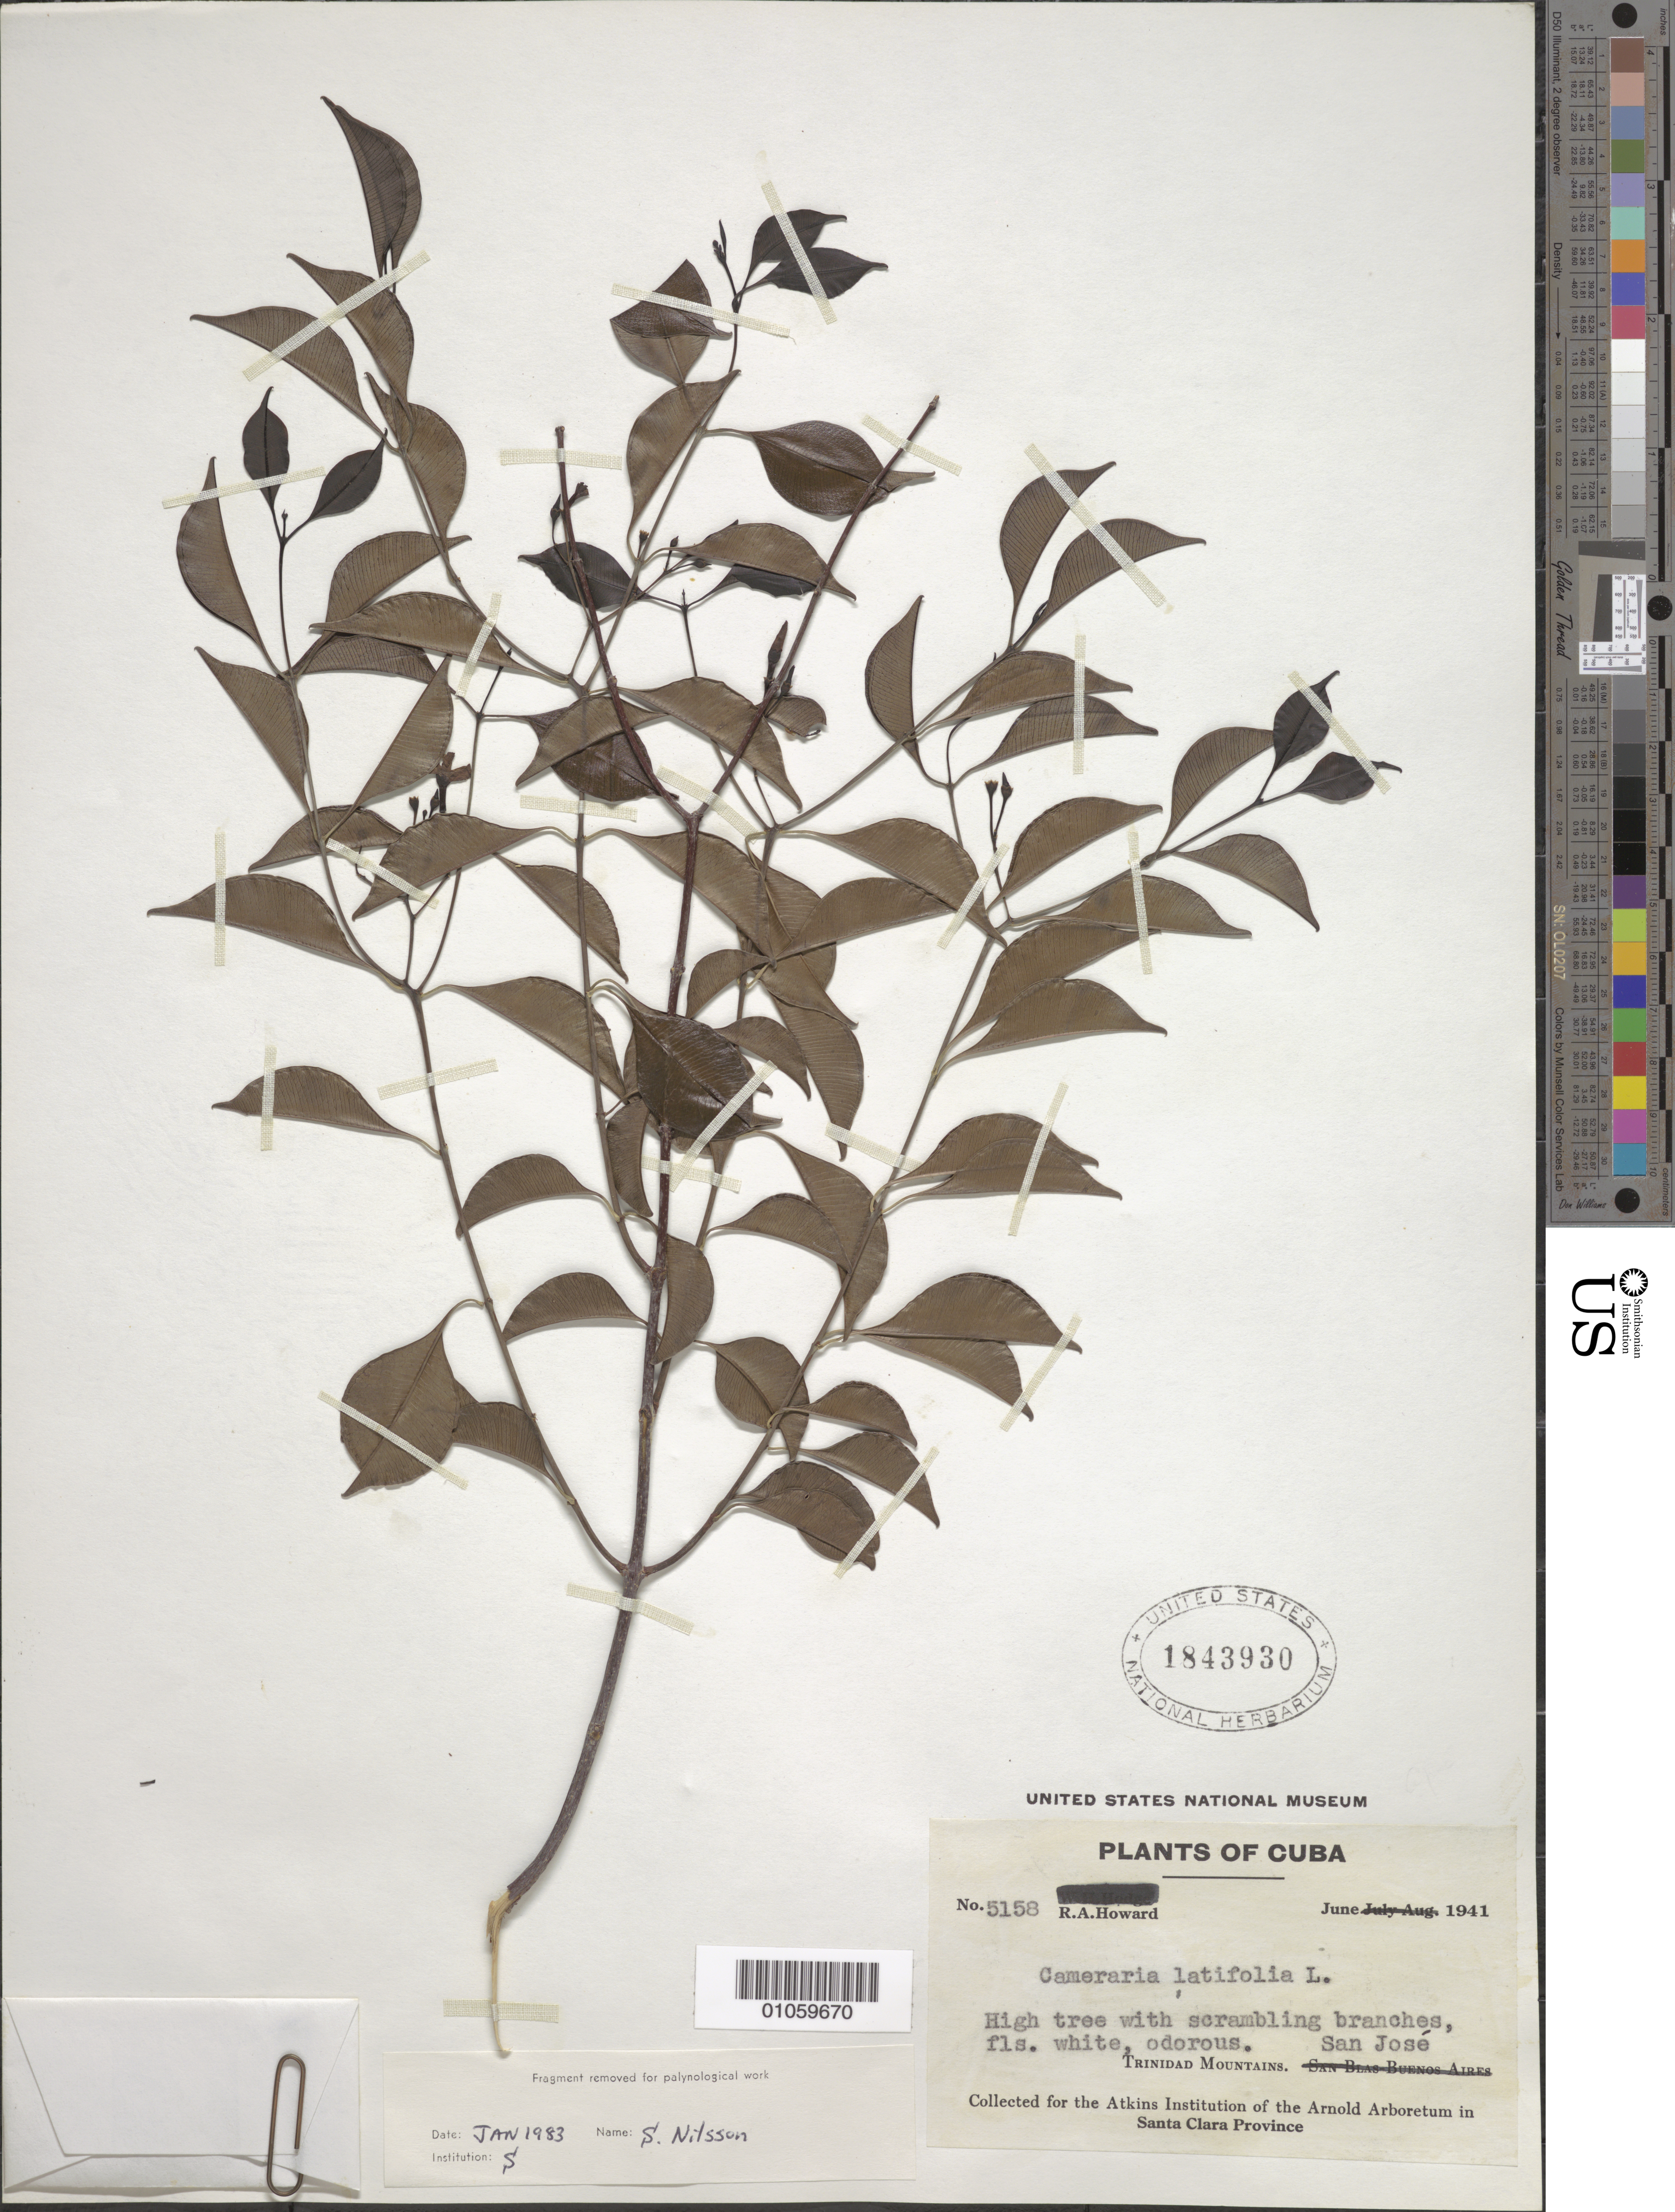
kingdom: Plantae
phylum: Tracheophyta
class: Magnoliopsida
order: Gentianales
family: Apocynaceae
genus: Cameraria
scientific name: Cameraria latifolia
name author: L.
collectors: R. A. Howard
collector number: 5158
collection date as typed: Jun 1941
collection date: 1941-06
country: Cuba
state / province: Villa Clara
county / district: Santa Clara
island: Cuba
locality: San José Trinidad Mountains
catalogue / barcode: US 1843930